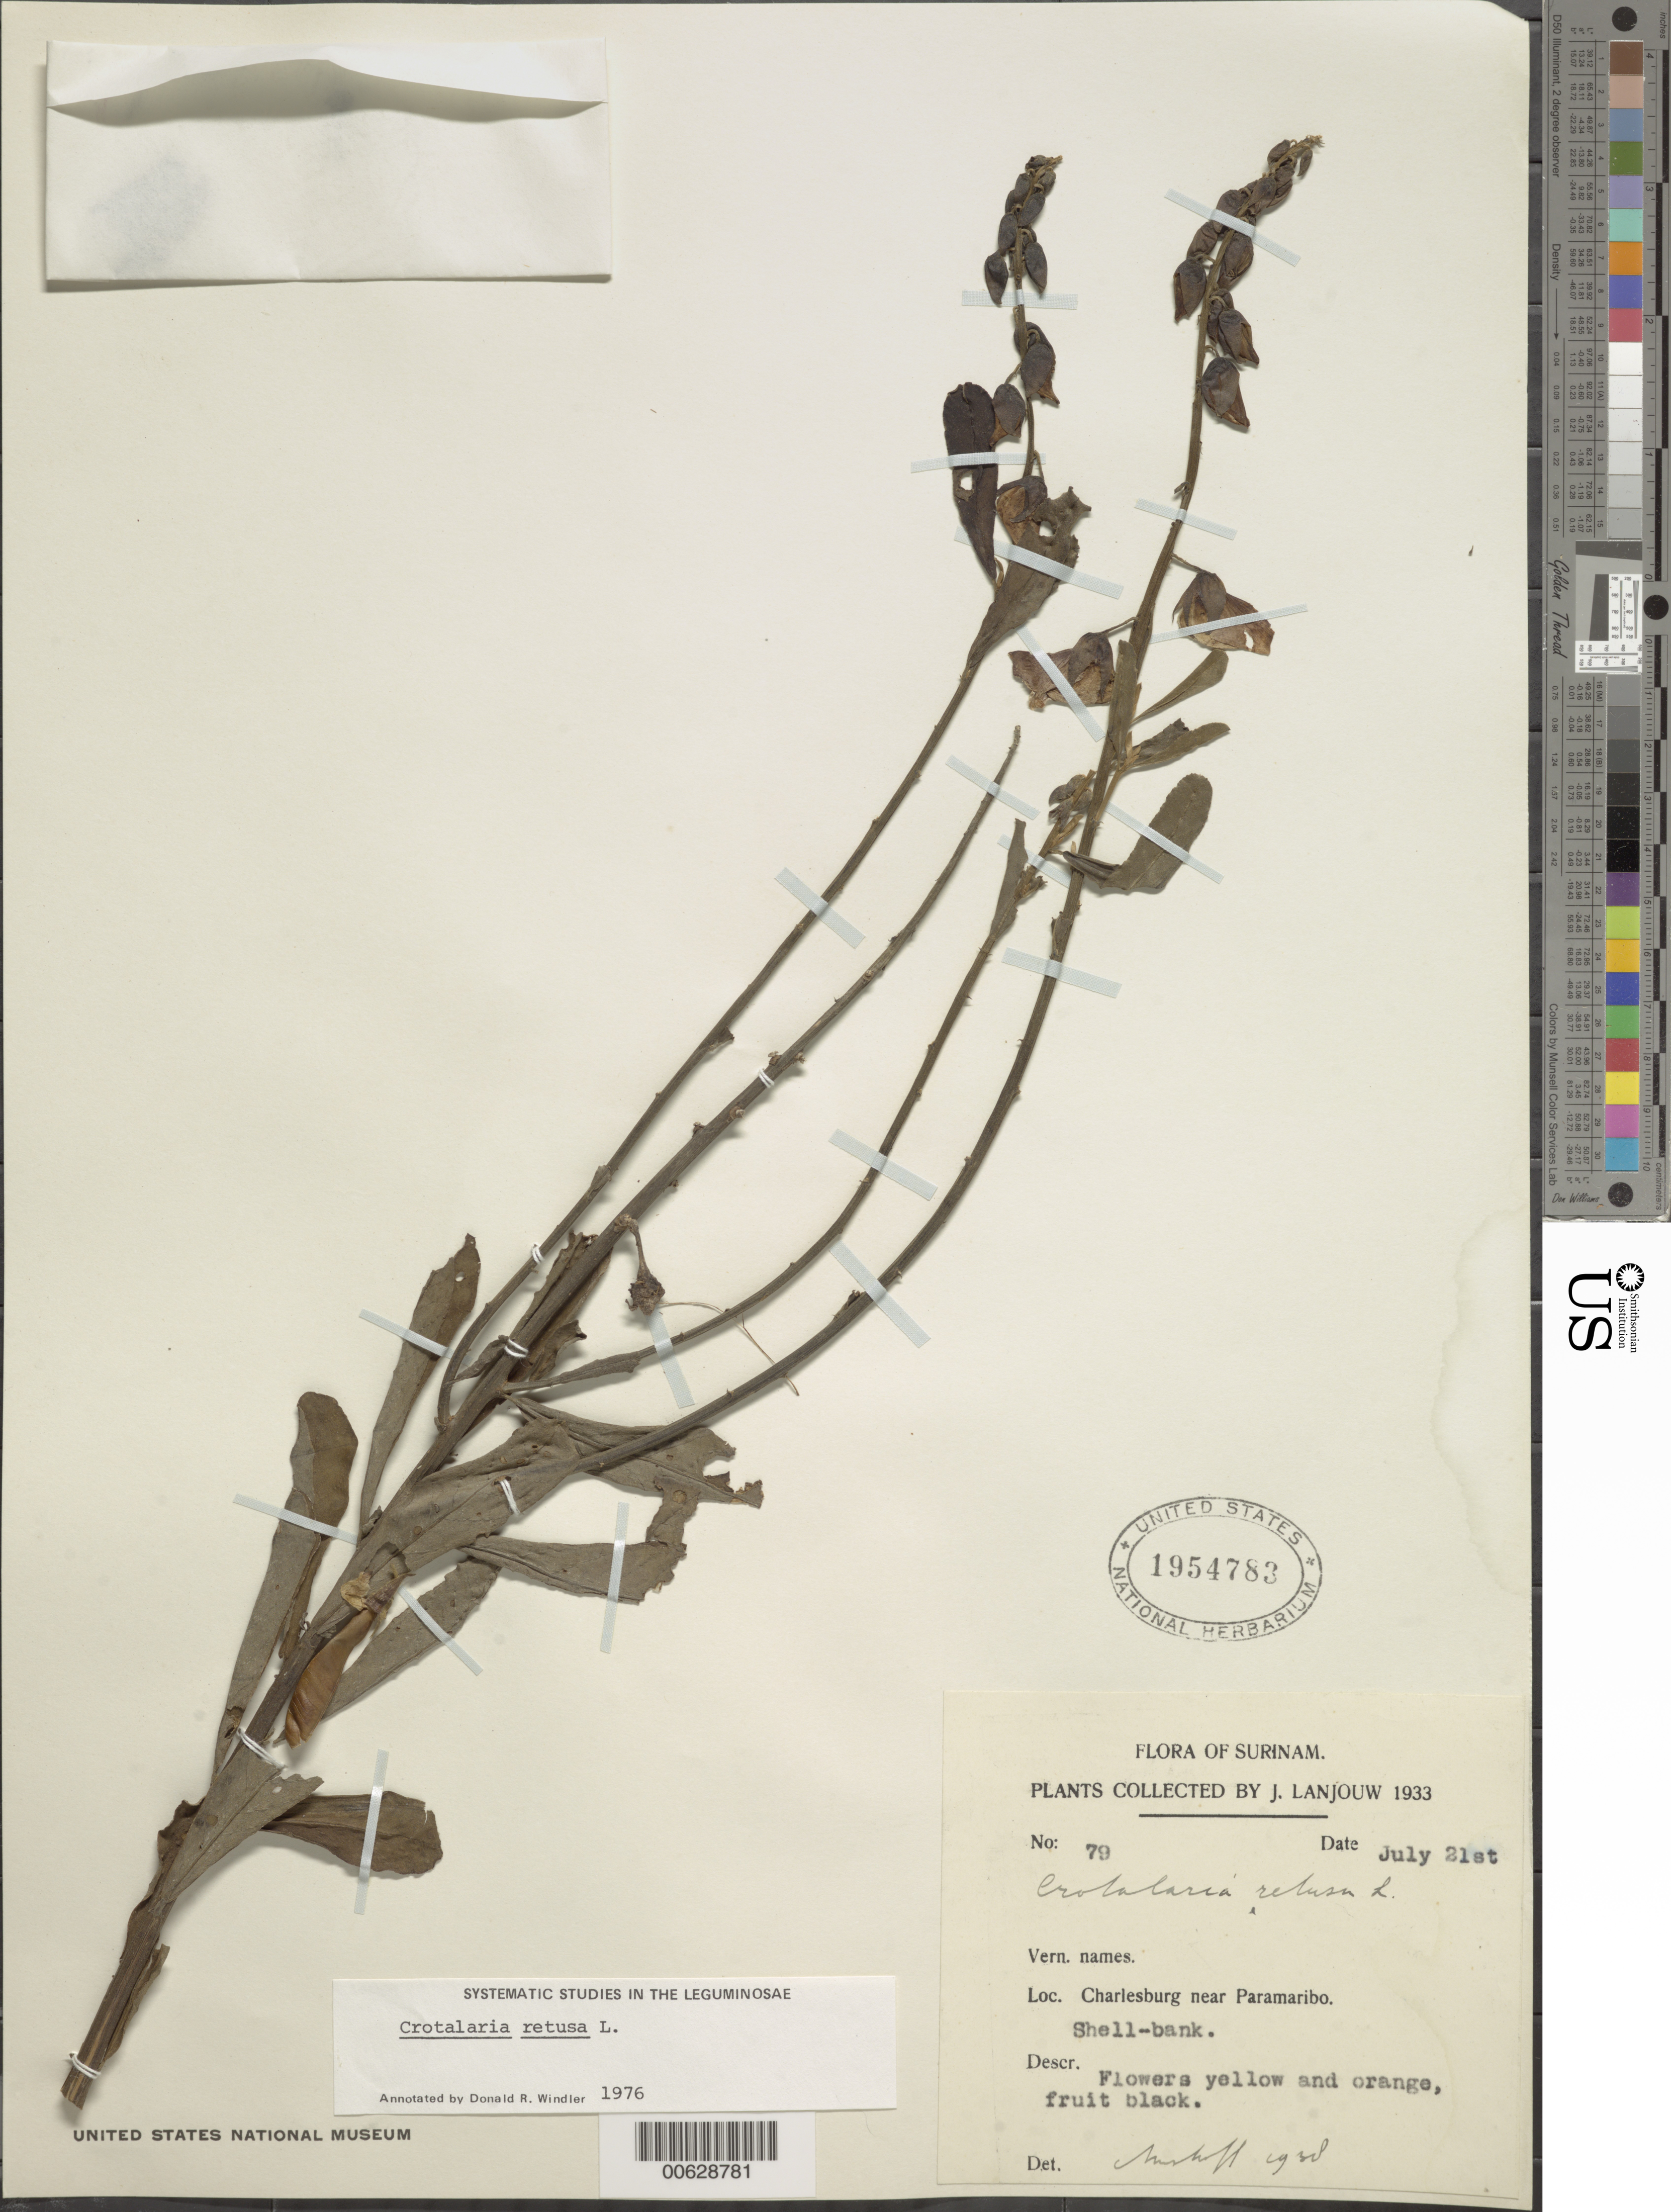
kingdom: Plantae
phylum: Tracheophyta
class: Magnoliopsida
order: Fabales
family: Fabaceae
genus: Crotalaria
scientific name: Crotalaria retusa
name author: L.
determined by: Windler, D. R.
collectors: J. Lanjouw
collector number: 79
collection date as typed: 21-Jul-33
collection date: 1933-07-21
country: Suriname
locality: Charlesburg, near Paramaribo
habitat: Shell-bank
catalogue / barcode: US 1954783